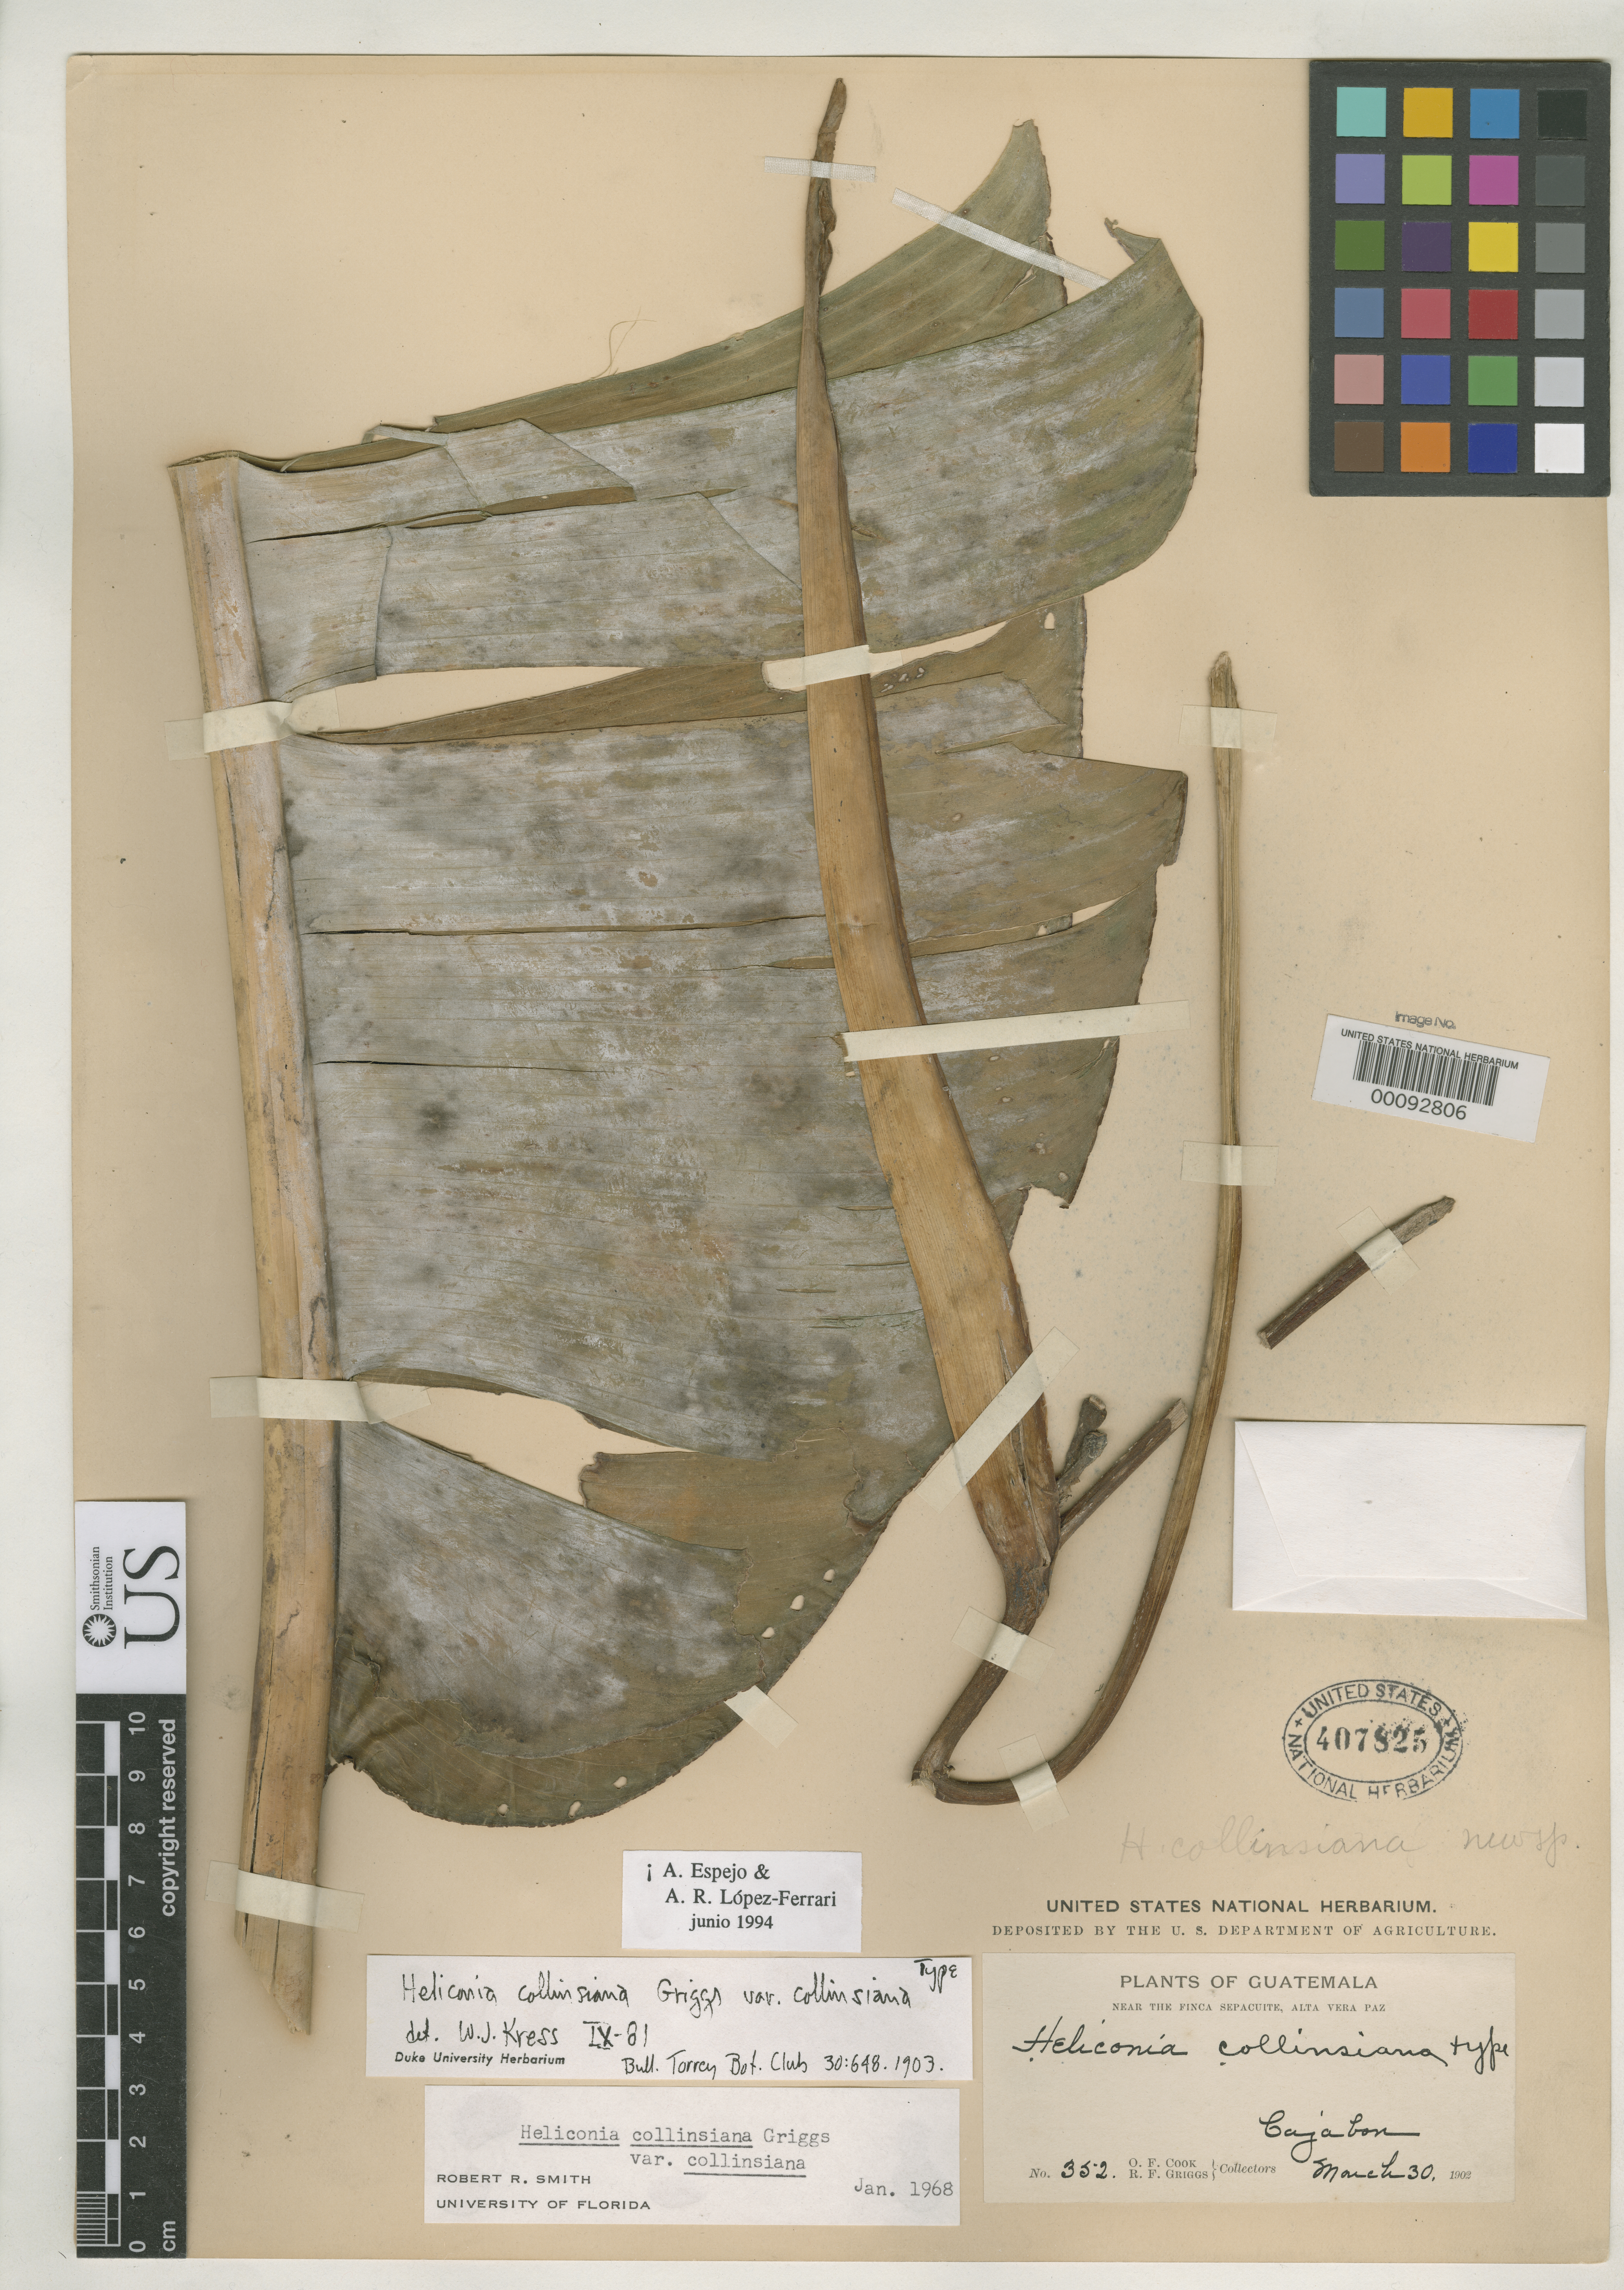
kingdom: Plantae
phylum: Tracheophyta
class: Liliopsida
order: Zingiberales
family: Heliconiaceae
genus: Heliconia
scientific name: Heliconia collinsiana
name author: R.F. Griggs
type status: Holotype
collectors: O. F. Cook & R. F. Griggs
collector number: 352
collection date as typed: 30 Mar 1902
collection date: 1902-03-30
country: Guatemala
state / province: Alta Verapaz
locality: Near Finca Sepacuite, Cahabon River.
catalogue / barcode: US 407825